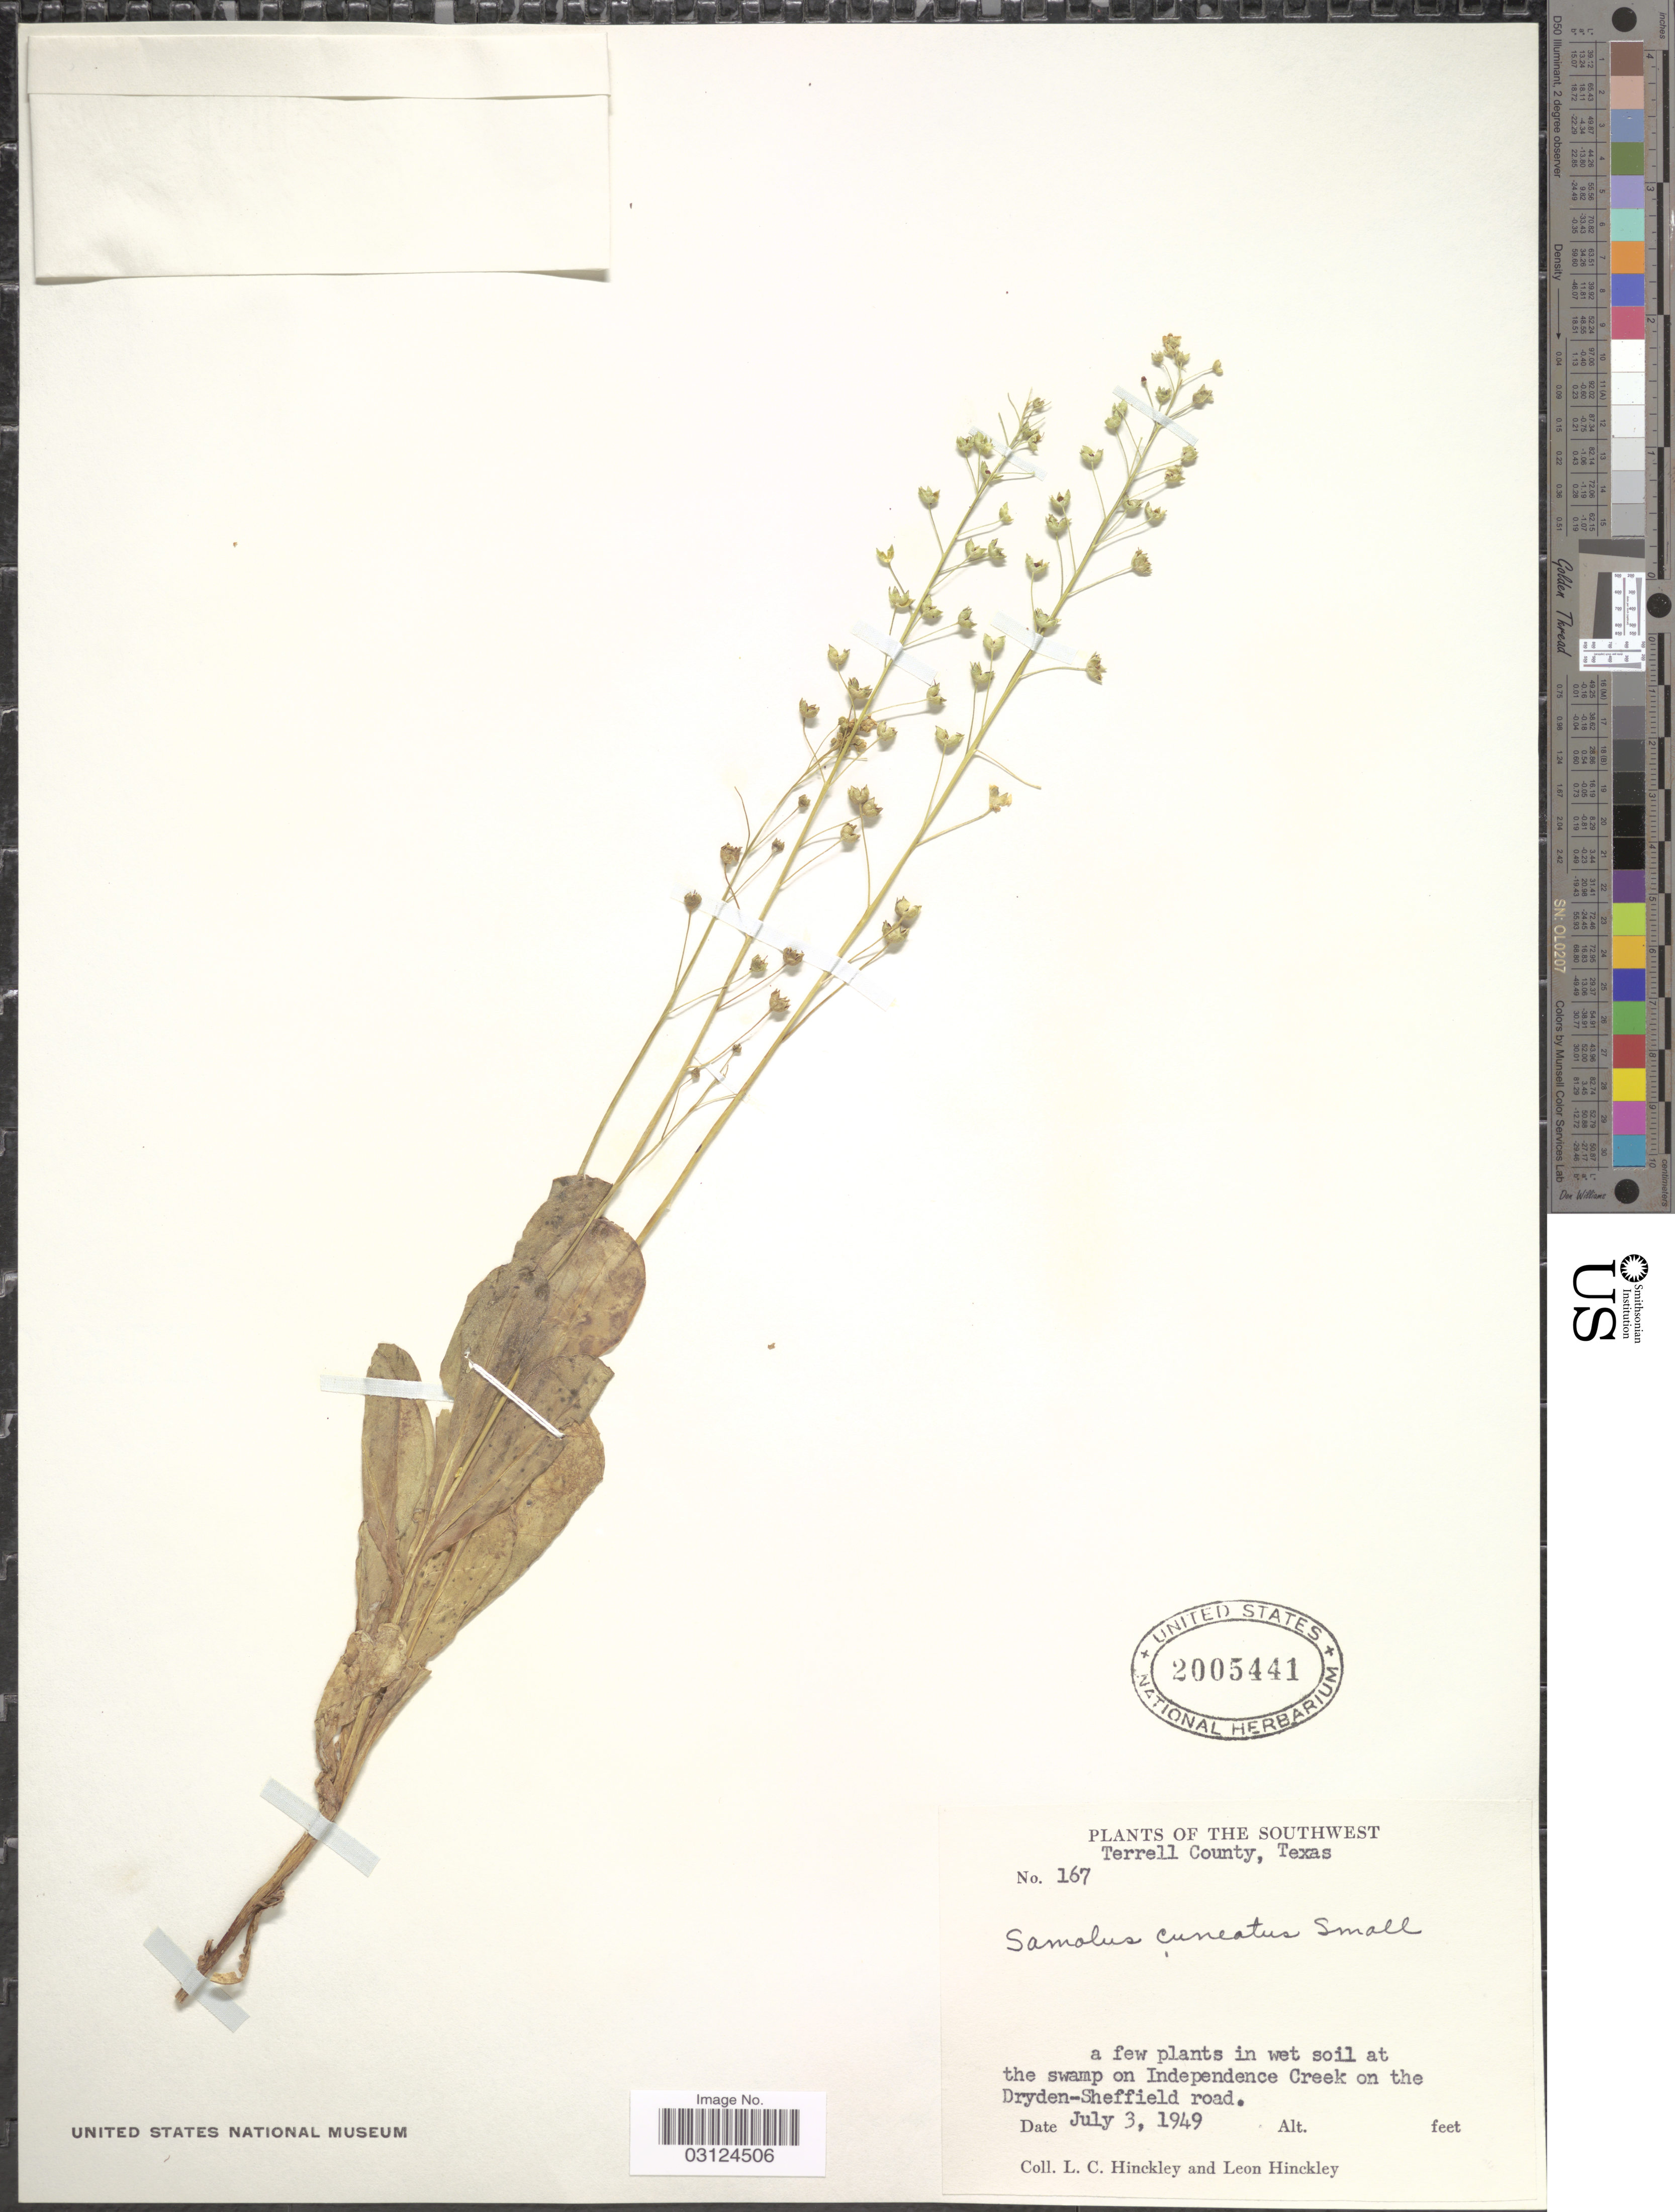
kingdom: Plantae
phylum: Tracheophyta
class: Magnoliopsida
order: Ericales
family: Primulaceae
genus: Samolus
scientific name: Samolus ebracteatus subsp. cuneatus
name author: (Small) R. Knuth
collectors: L. Hinckley & L. Hinckley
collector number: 167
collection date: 1949-07-03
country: United States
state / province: Texas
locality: The Southwest, Terrell County, Texas, at the swamp on Independence Creek on the Dryden-Sheffield road.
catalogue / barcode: US 2005441